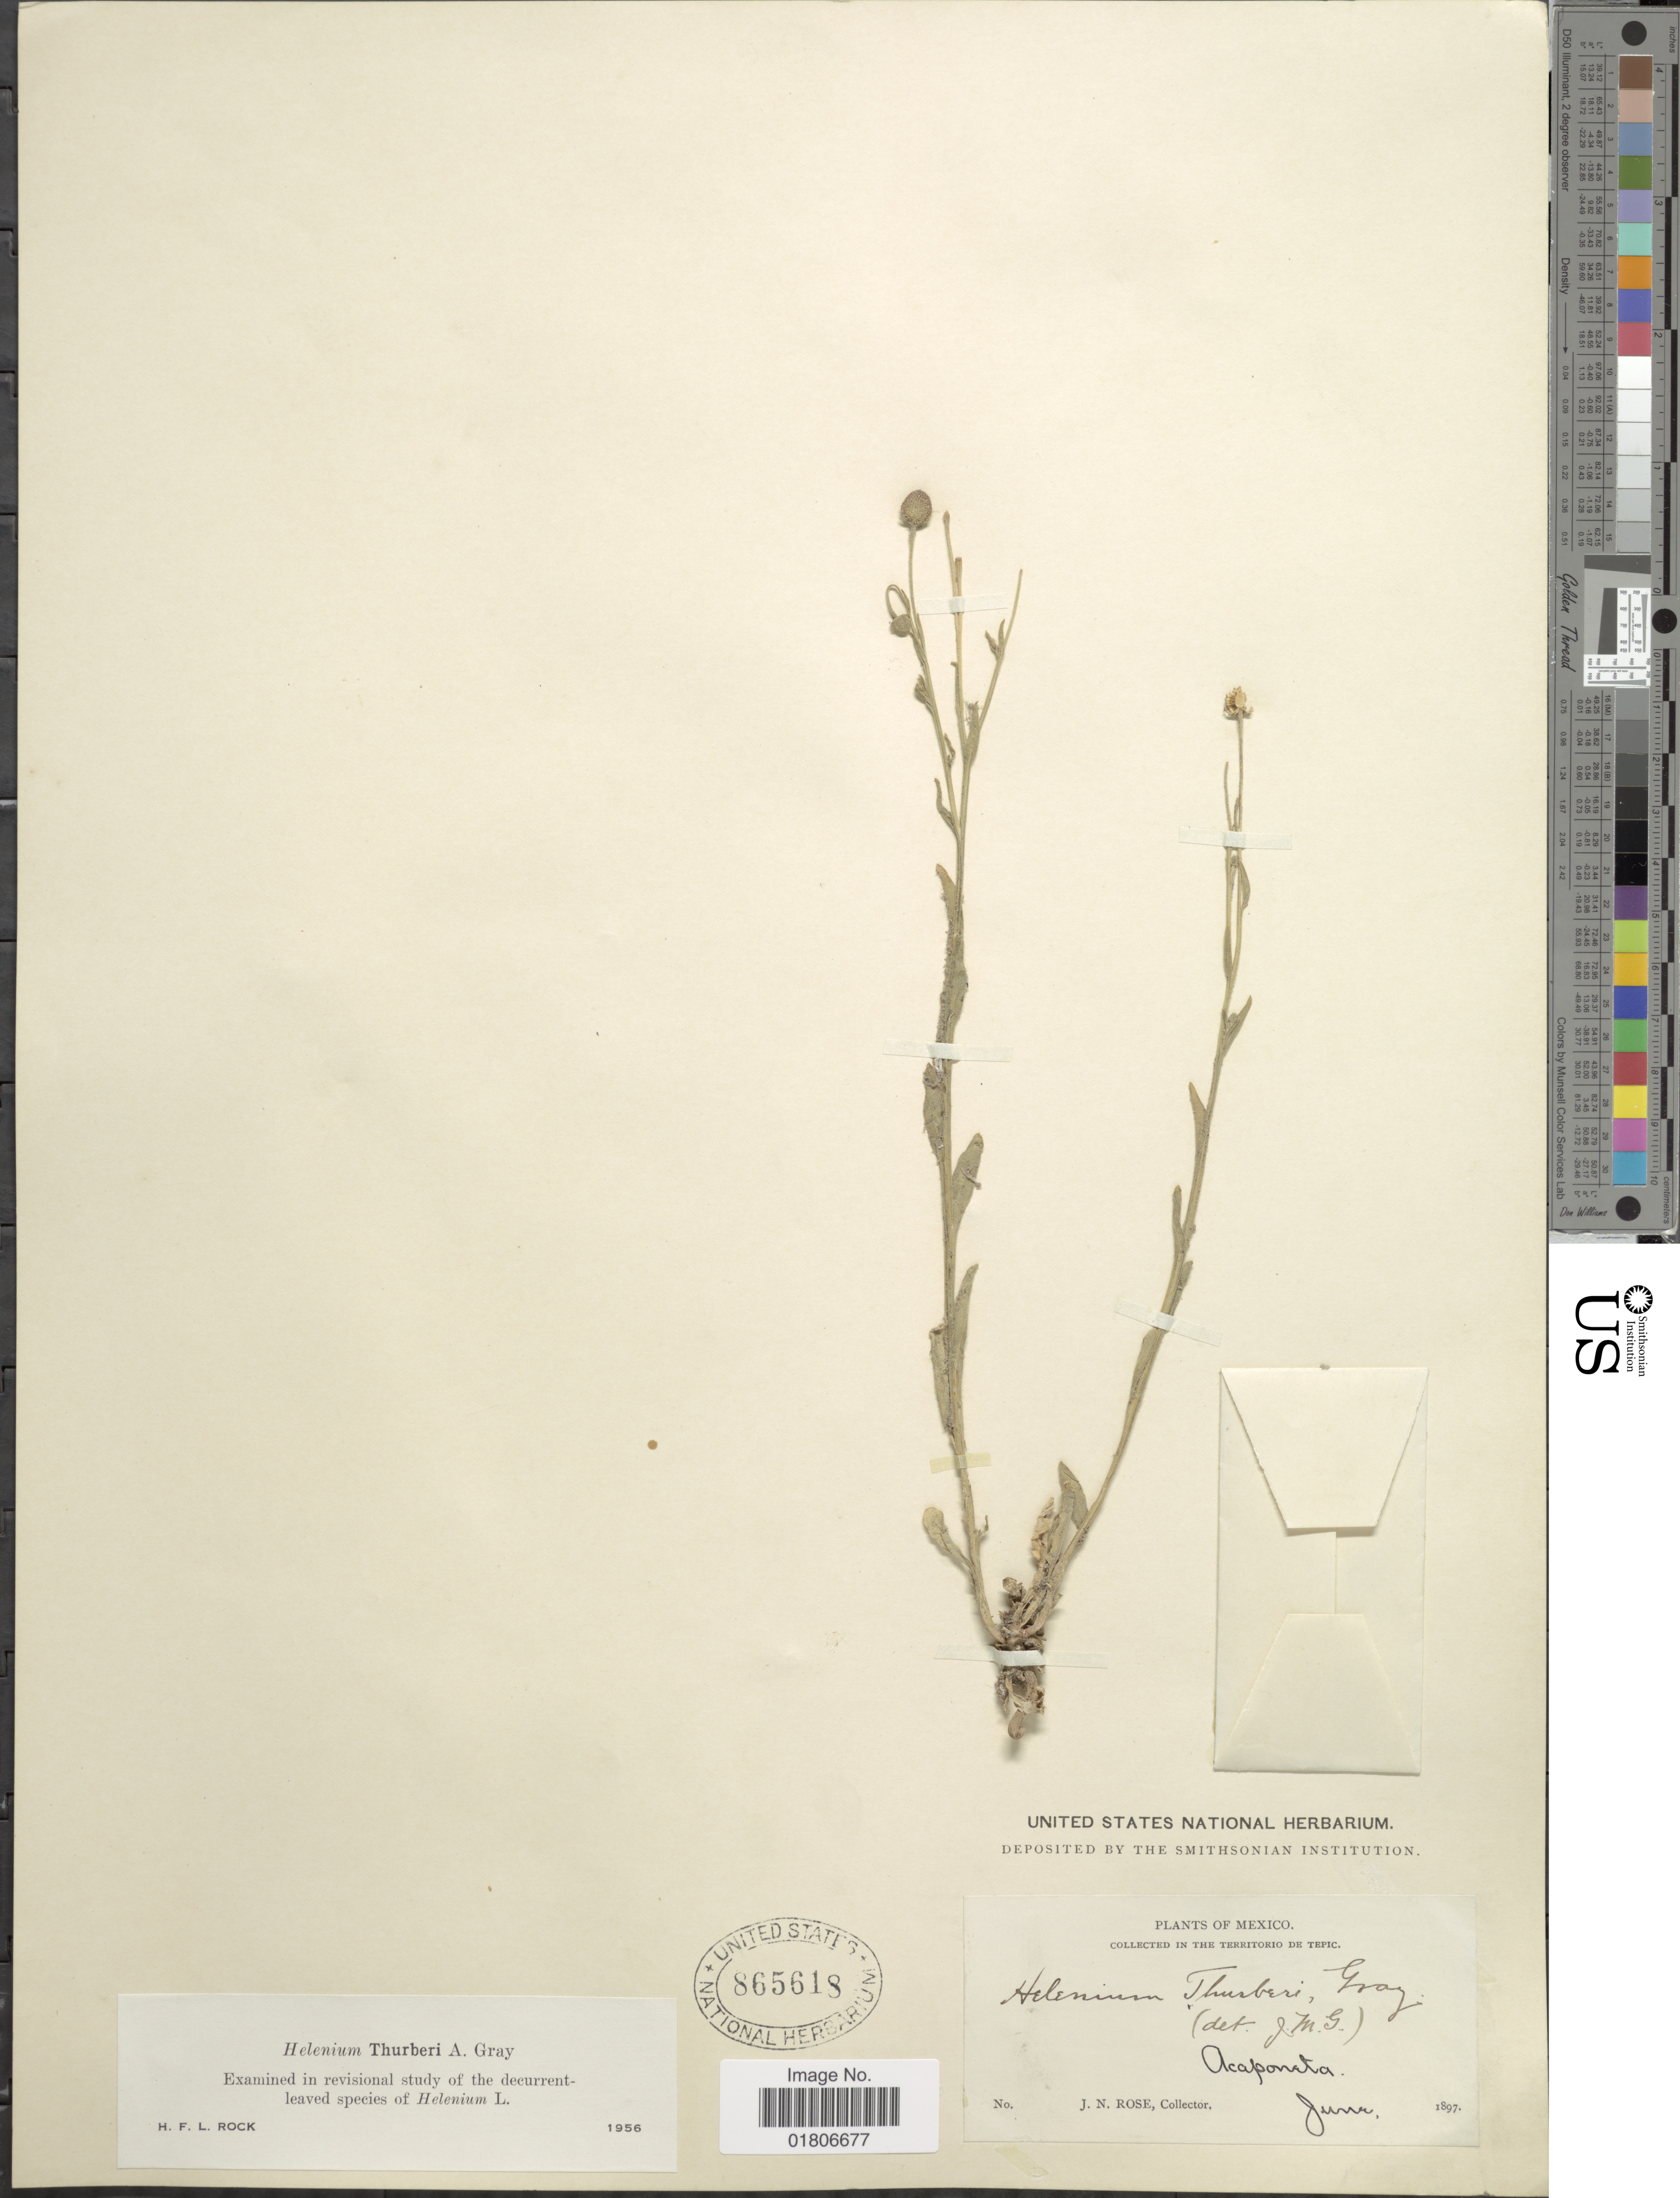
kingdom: Plantae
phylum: Tracheophyta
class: Magnoliopsida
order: Asterales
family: Asteraceae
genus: Helenium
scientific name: Helenium thurberi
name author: A. Gray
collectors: J. N. Rose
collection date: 1897-06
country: Mexico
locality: Territorio de Tepic. Acaponata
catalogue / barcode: US 865618